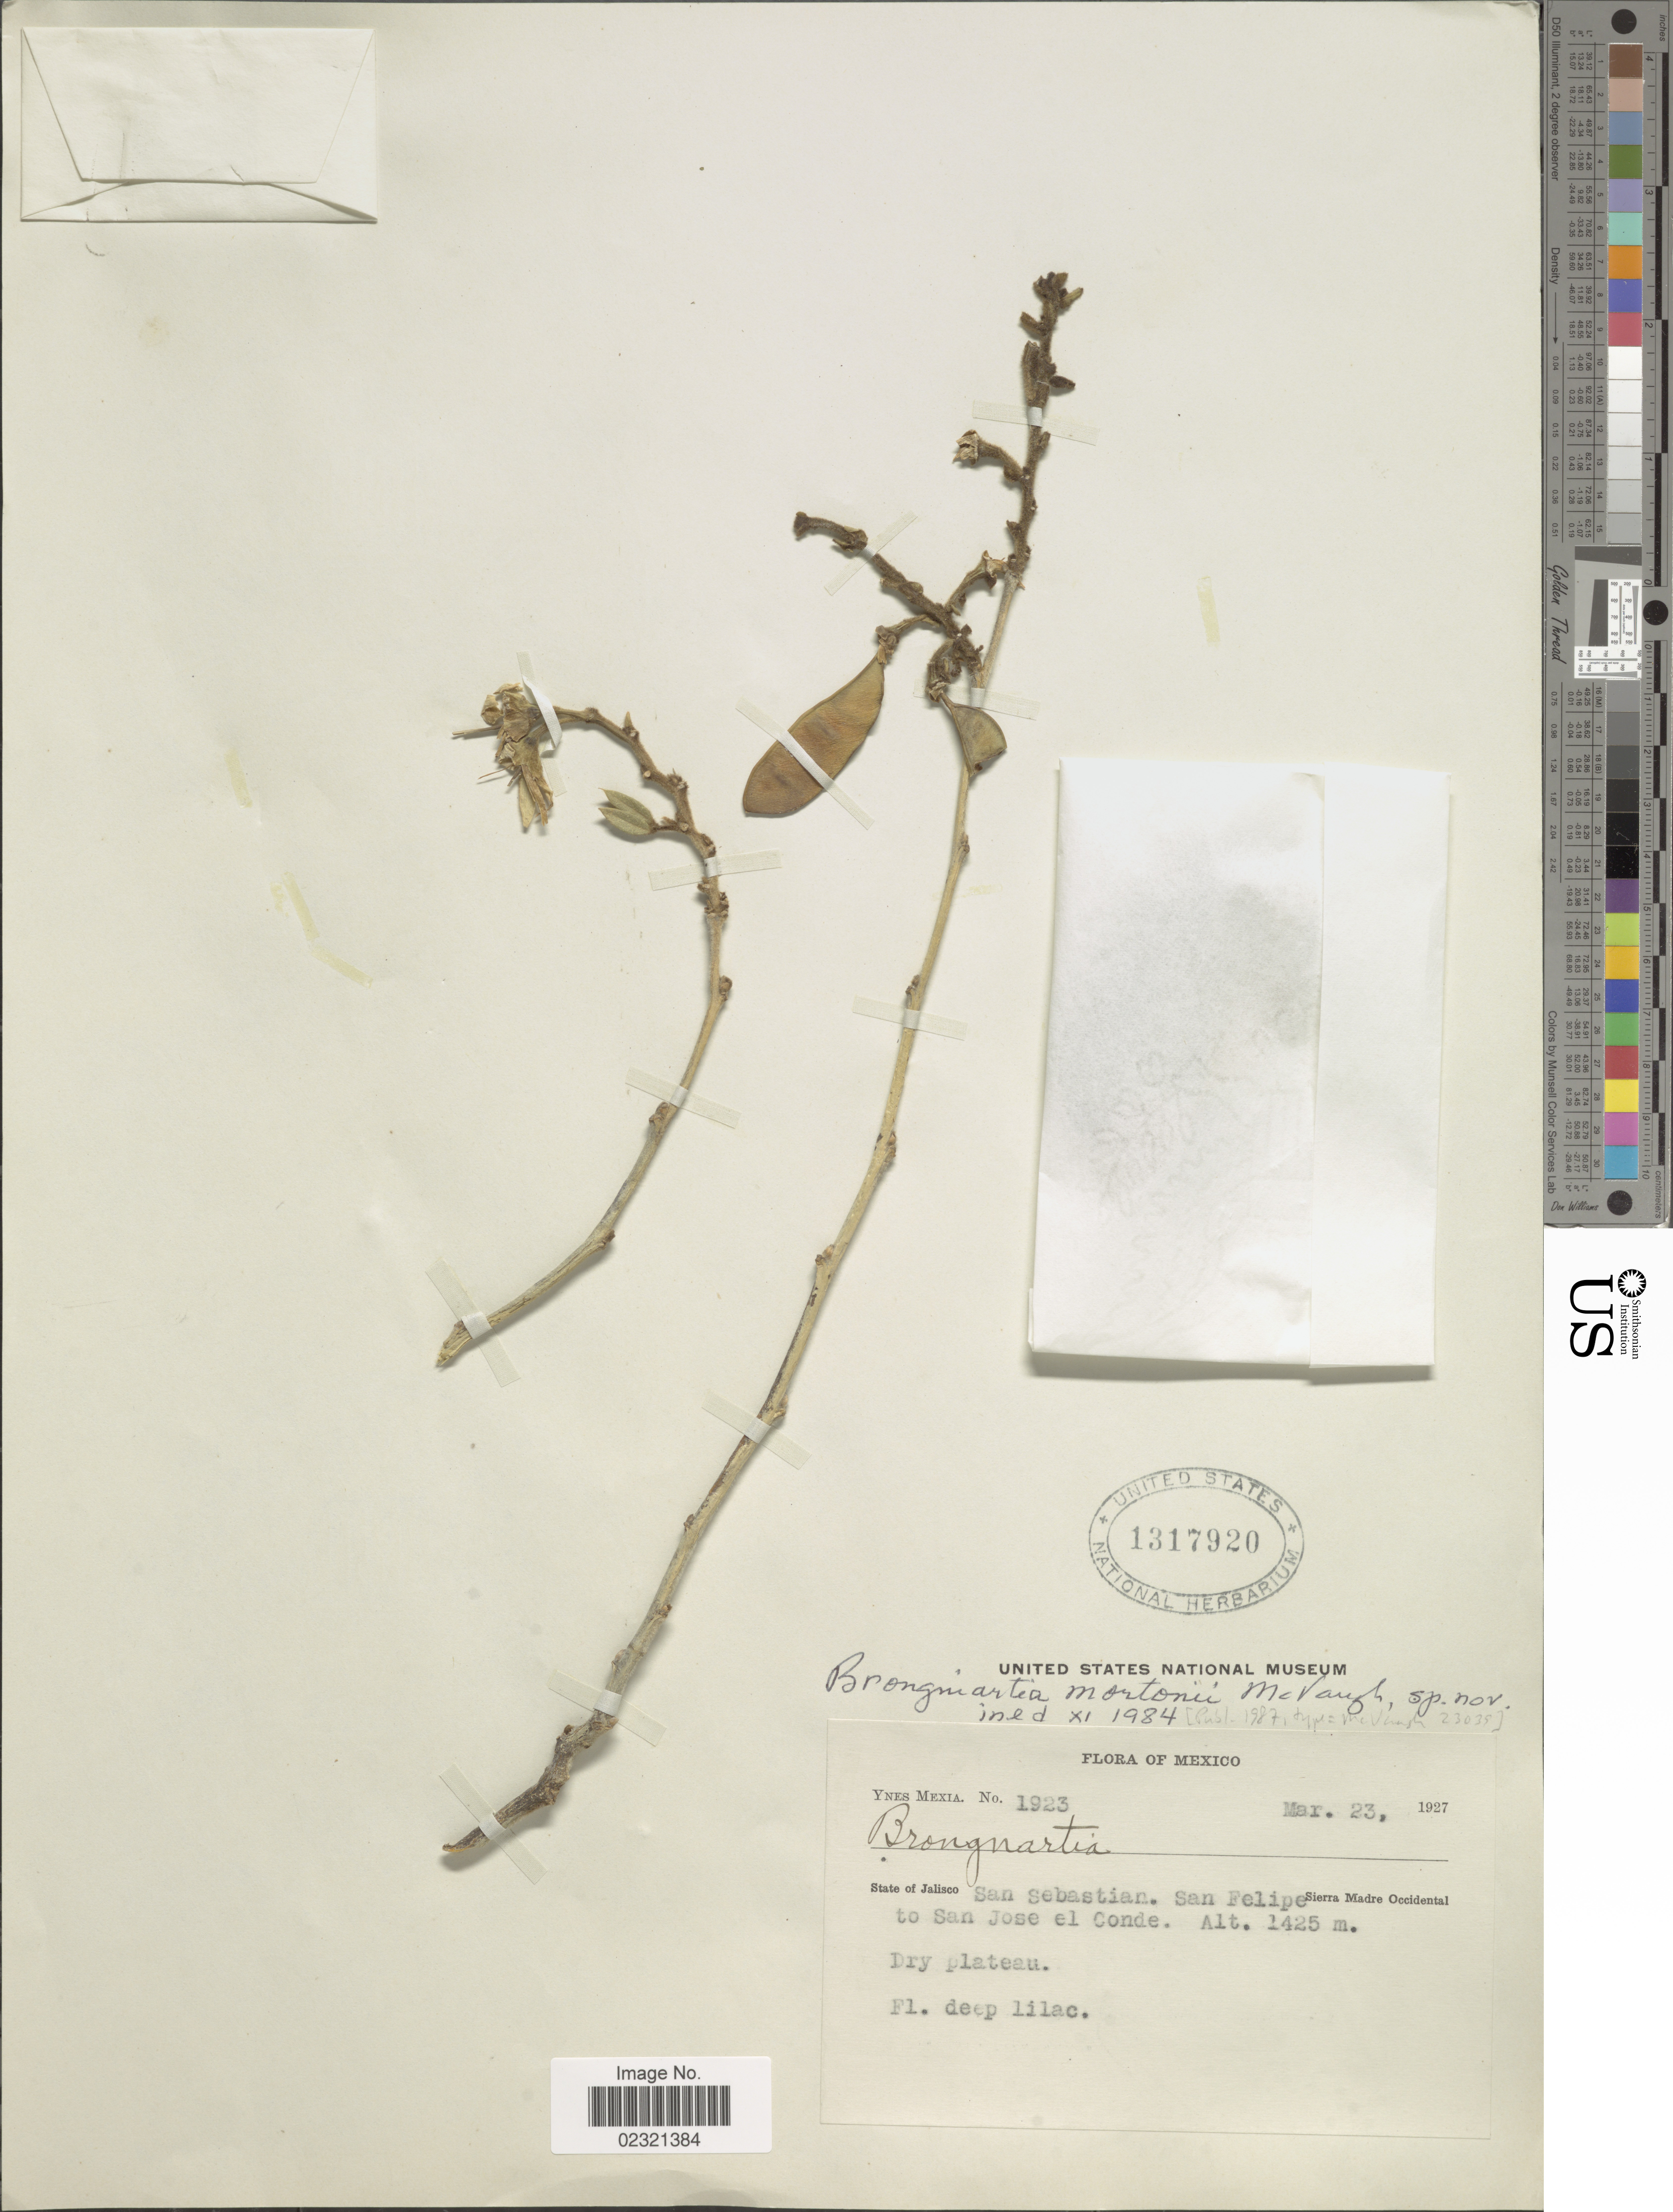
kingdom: Plantae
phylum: Tracheophyta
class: Magnoliopsida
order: Fabales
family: Fabaceae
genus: Brongniartia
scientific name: Brongniartia mortonii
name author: McVaugh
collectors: Y. Mexia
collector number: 1923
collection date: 1927-03-23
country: Mexico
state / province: Jalisco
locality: San Sebastian, San Felipe to San Jose el Conde, Sierra Madre Occidental, dry pleateau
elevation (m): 1425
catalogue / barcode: US 1317920